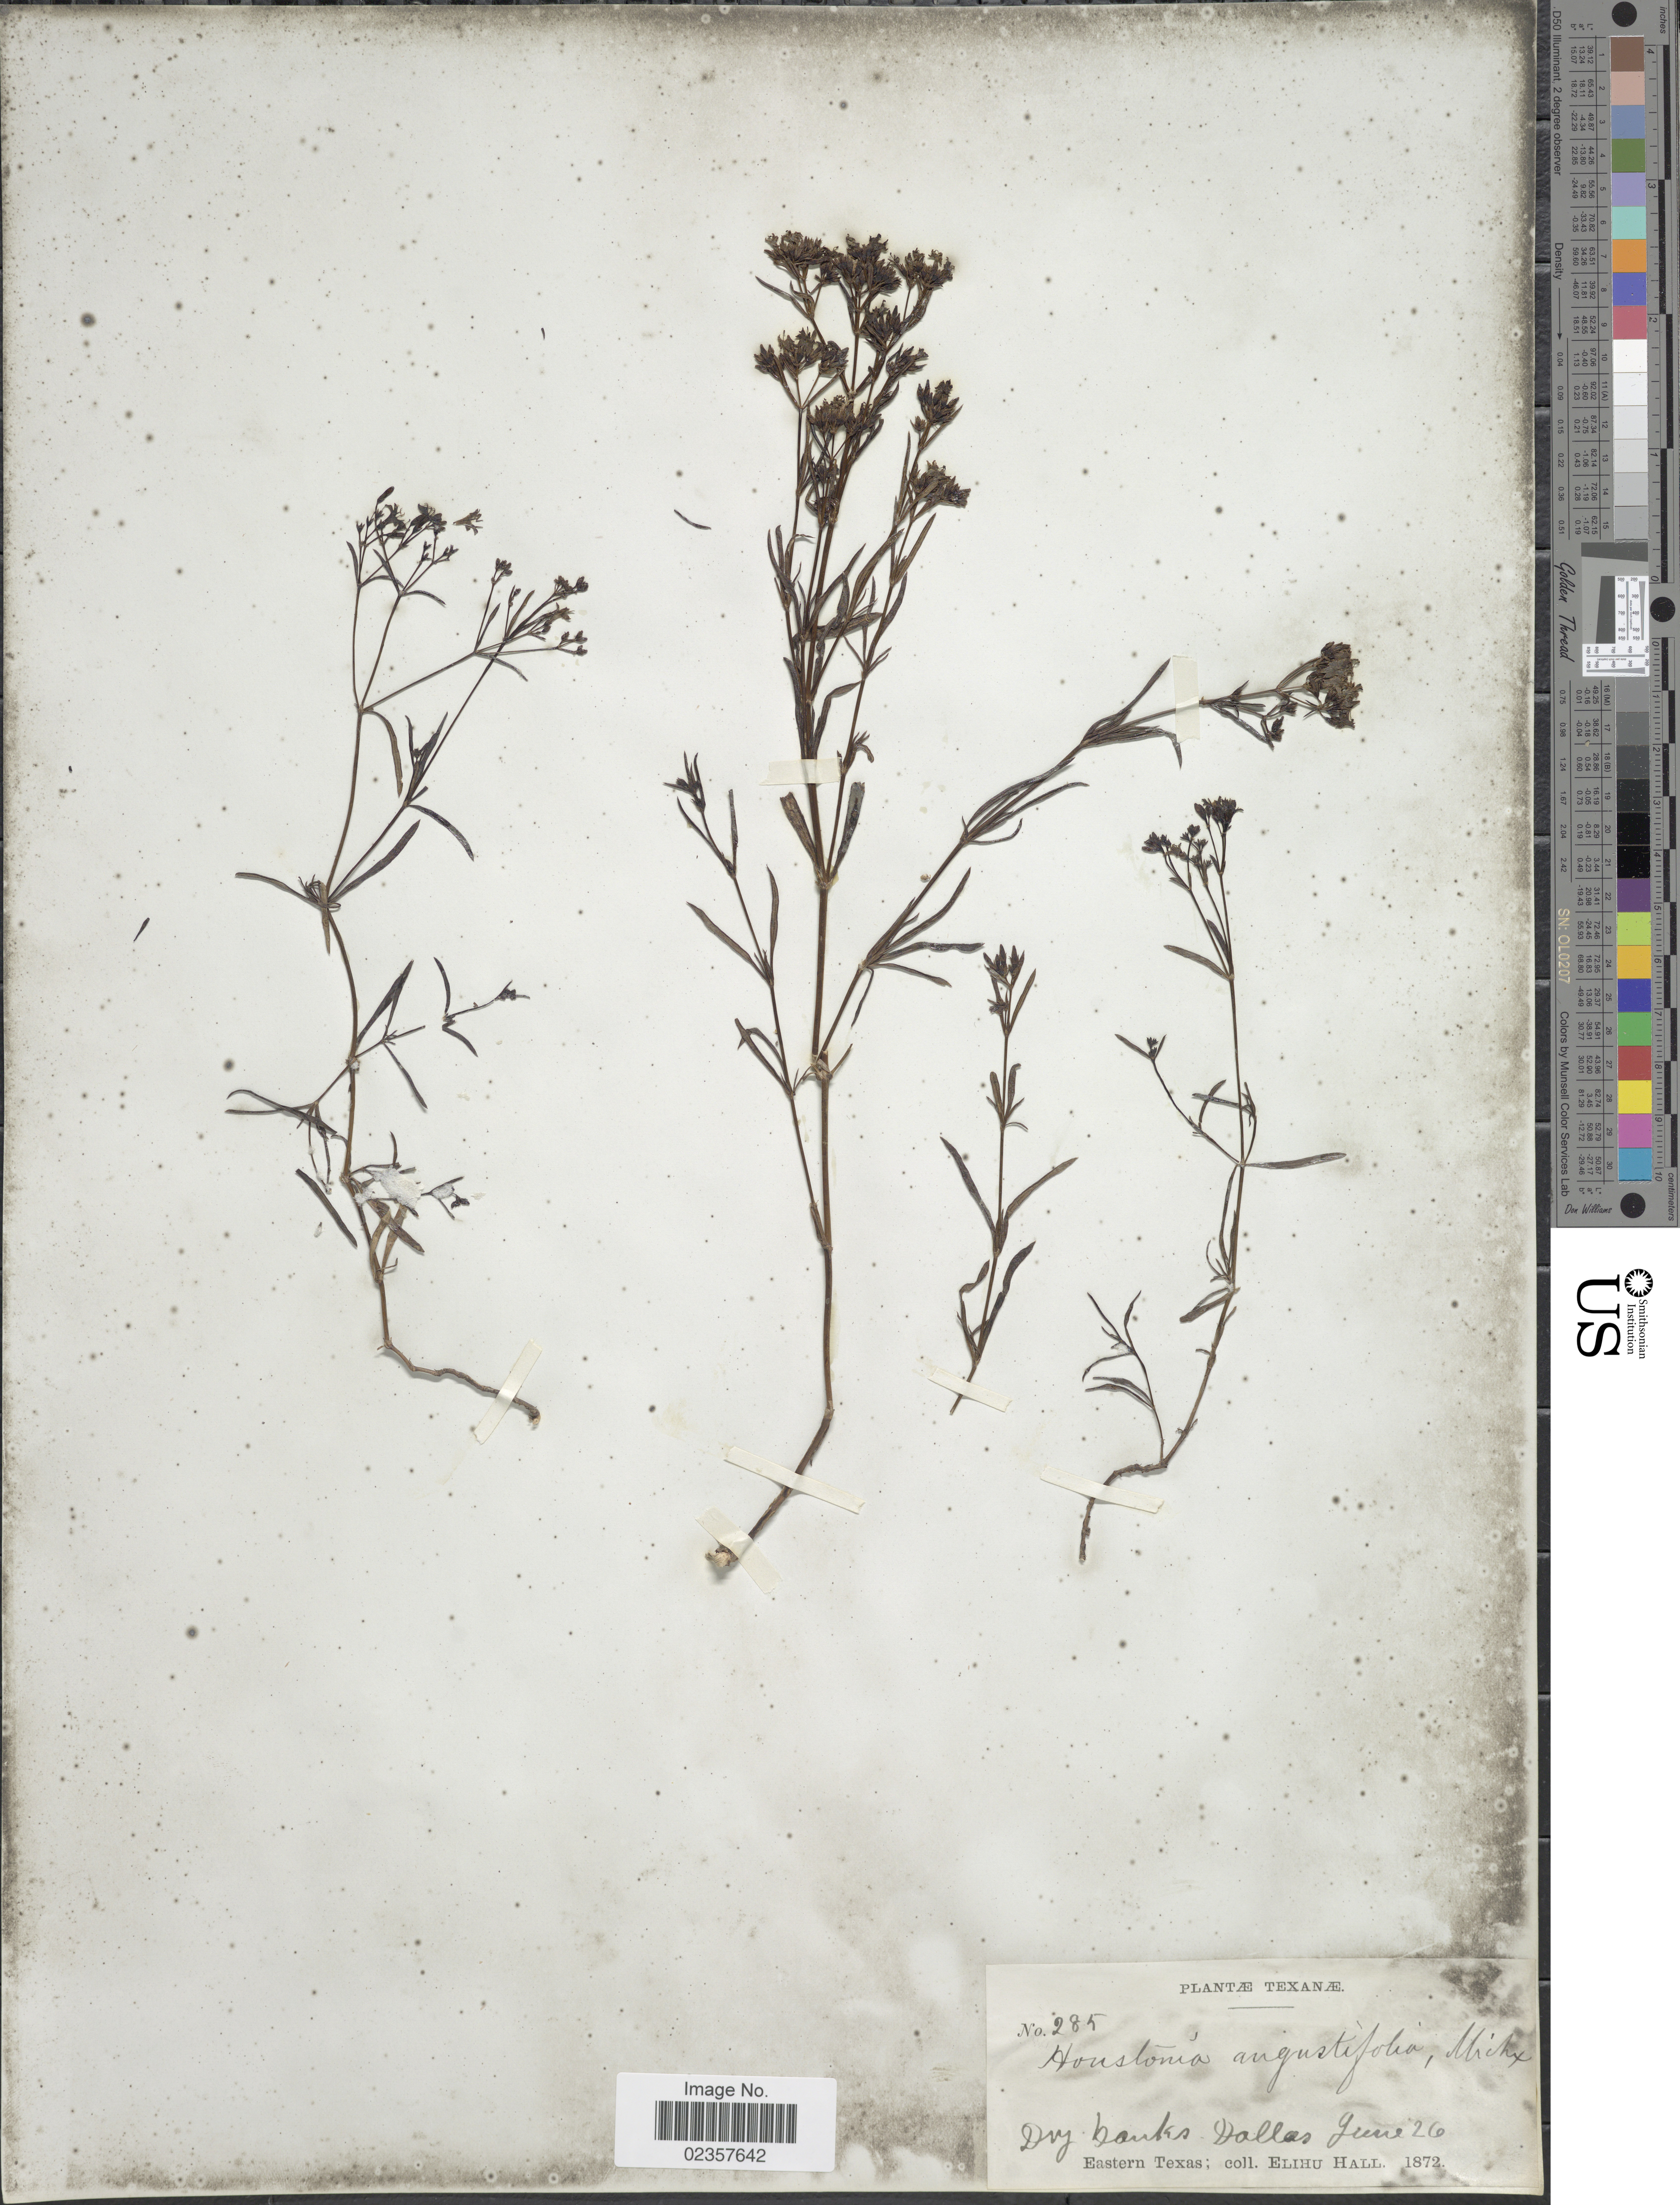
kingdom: Plantae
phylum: Tracheophyta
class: Magnoliopsida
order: Gentianales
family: Rubiaceae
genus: Houstonia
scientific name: Houstonia nigricans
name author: (Lam.) Fernald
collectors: E. Hall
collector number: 285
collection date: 1872-06-26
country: United States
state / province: Texas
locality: Dallas. Eastern Texas